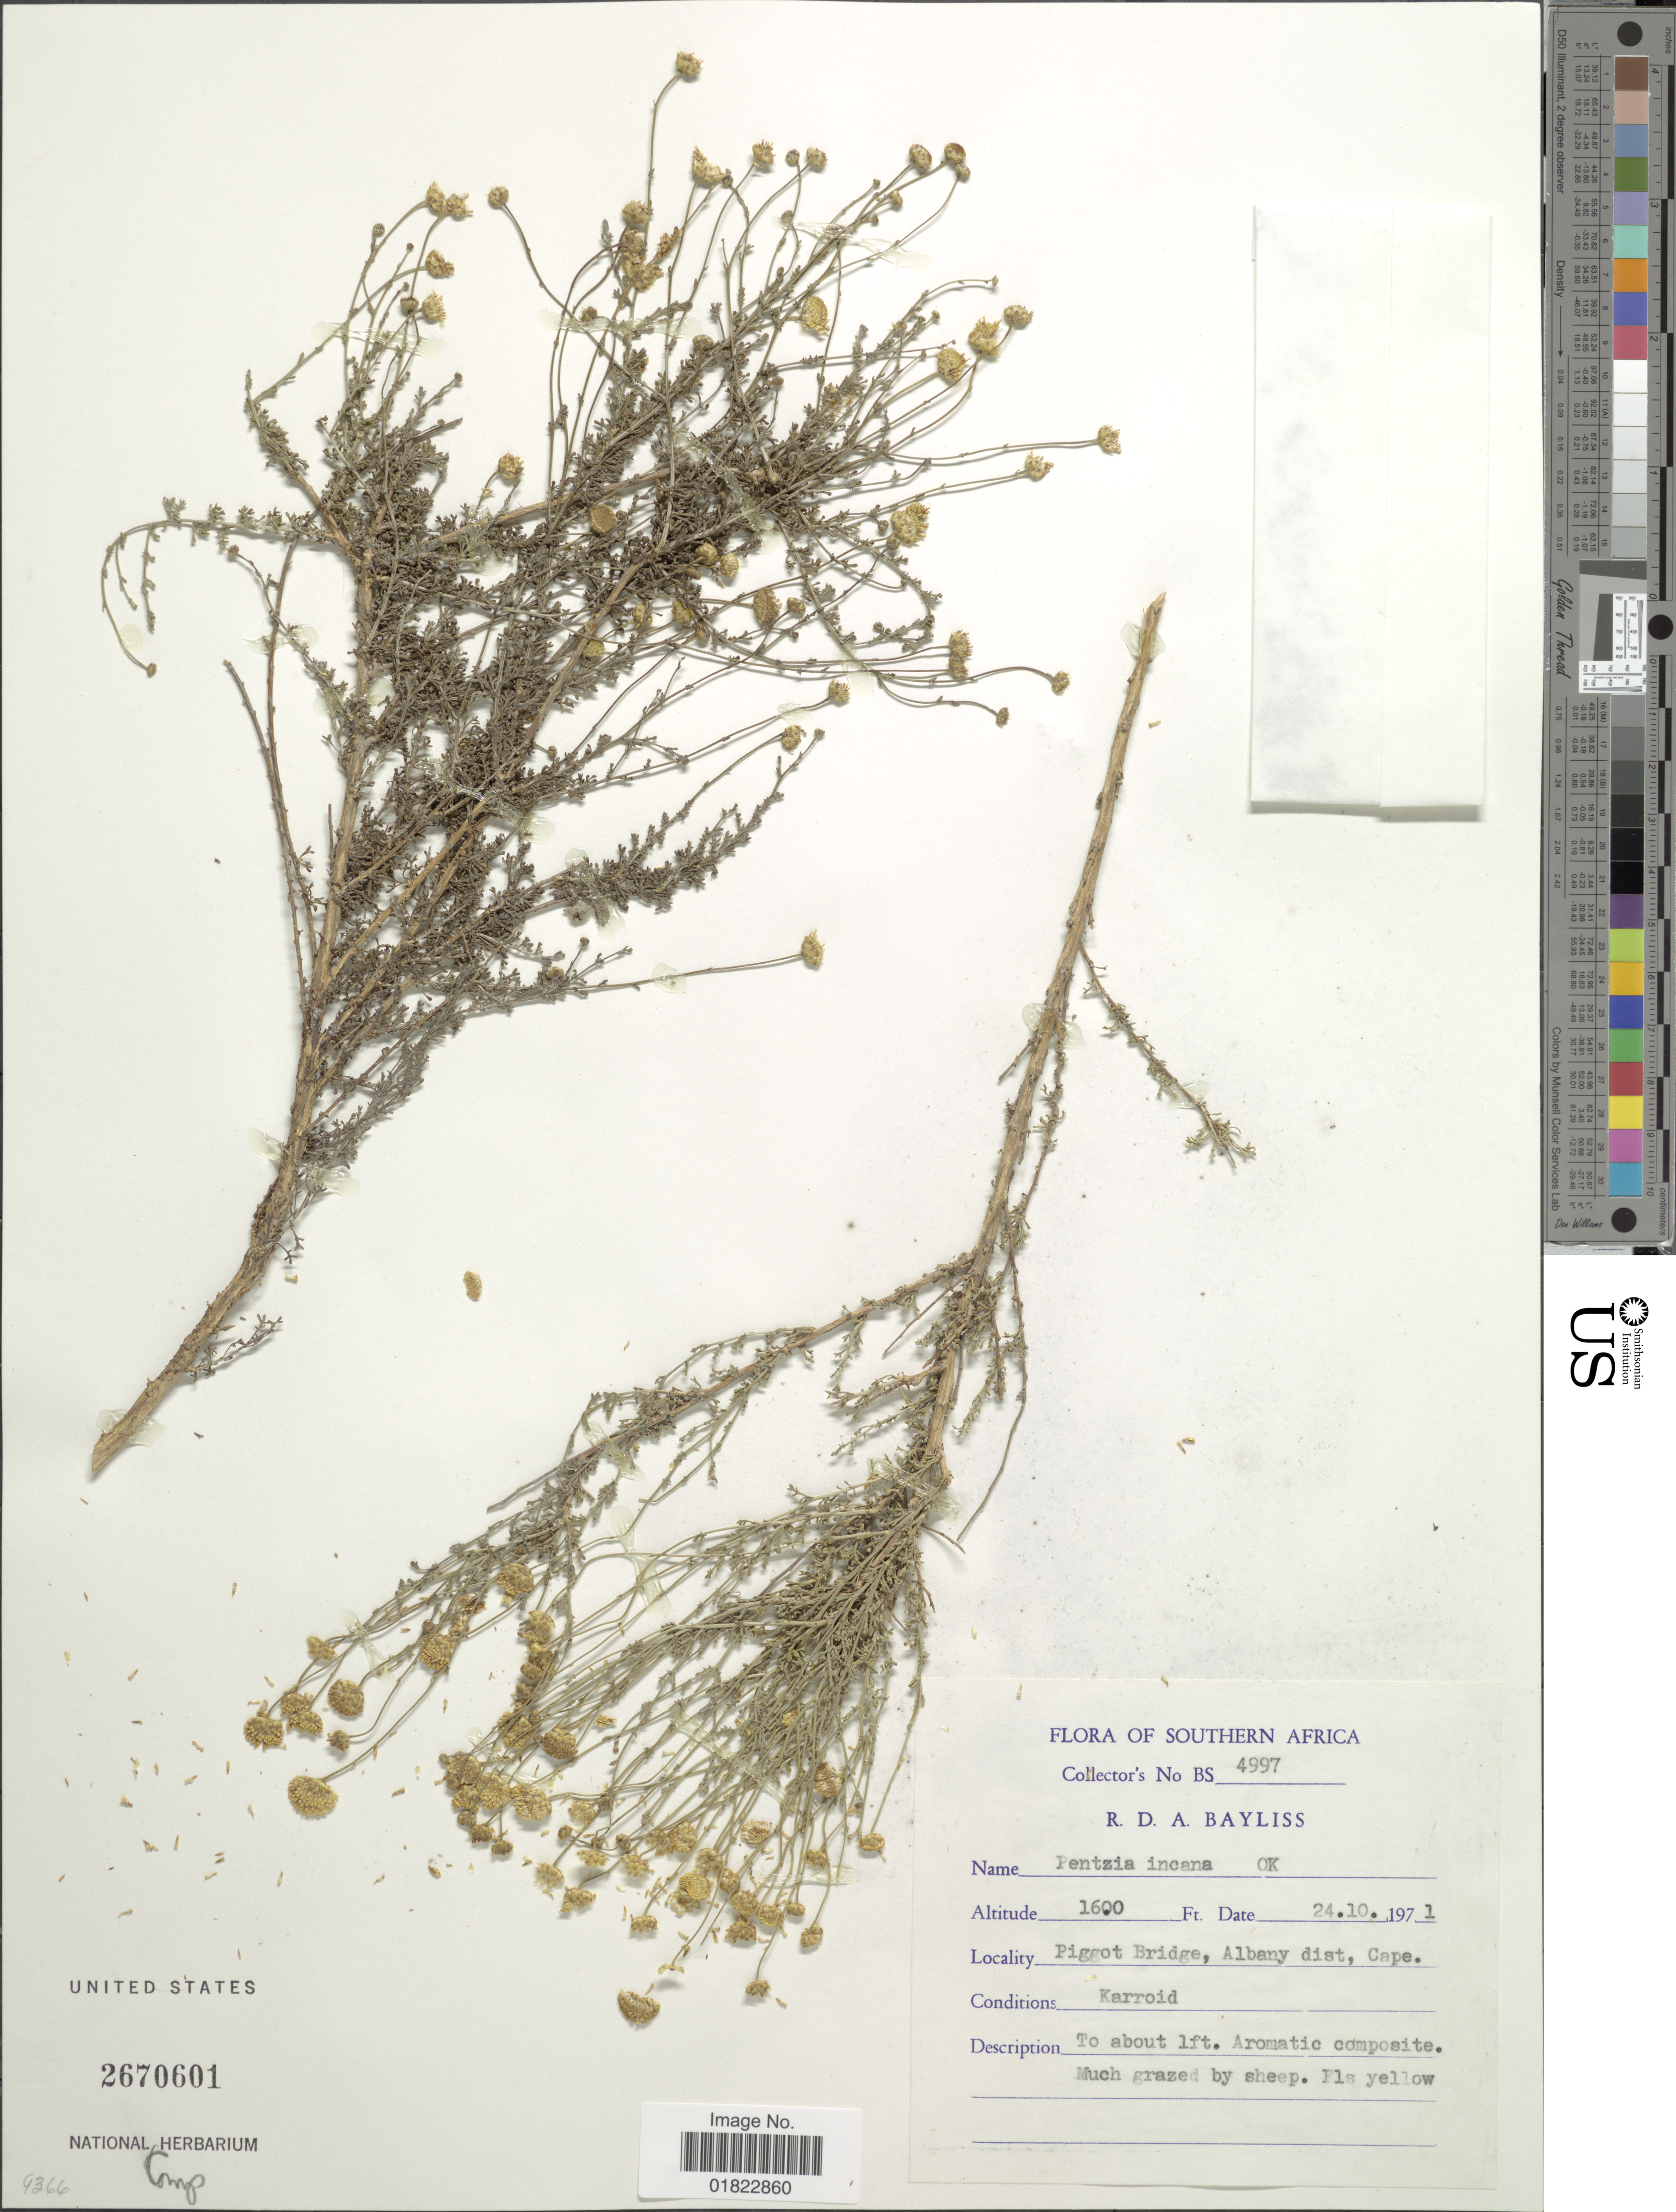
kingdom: Plantae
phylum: Tracheophyta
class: Magnoliopsida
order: Asterales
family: Asteraceae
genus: Pentzia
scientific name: Pentzia incana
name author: (Thunb.) Kuntze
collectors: R. Bayliss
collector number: BS4997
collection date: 1971-10-24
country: South Africa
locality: Piggot Bridge, Albany dist, Cape. Karroid.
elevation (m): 488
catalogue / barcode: US 2670601